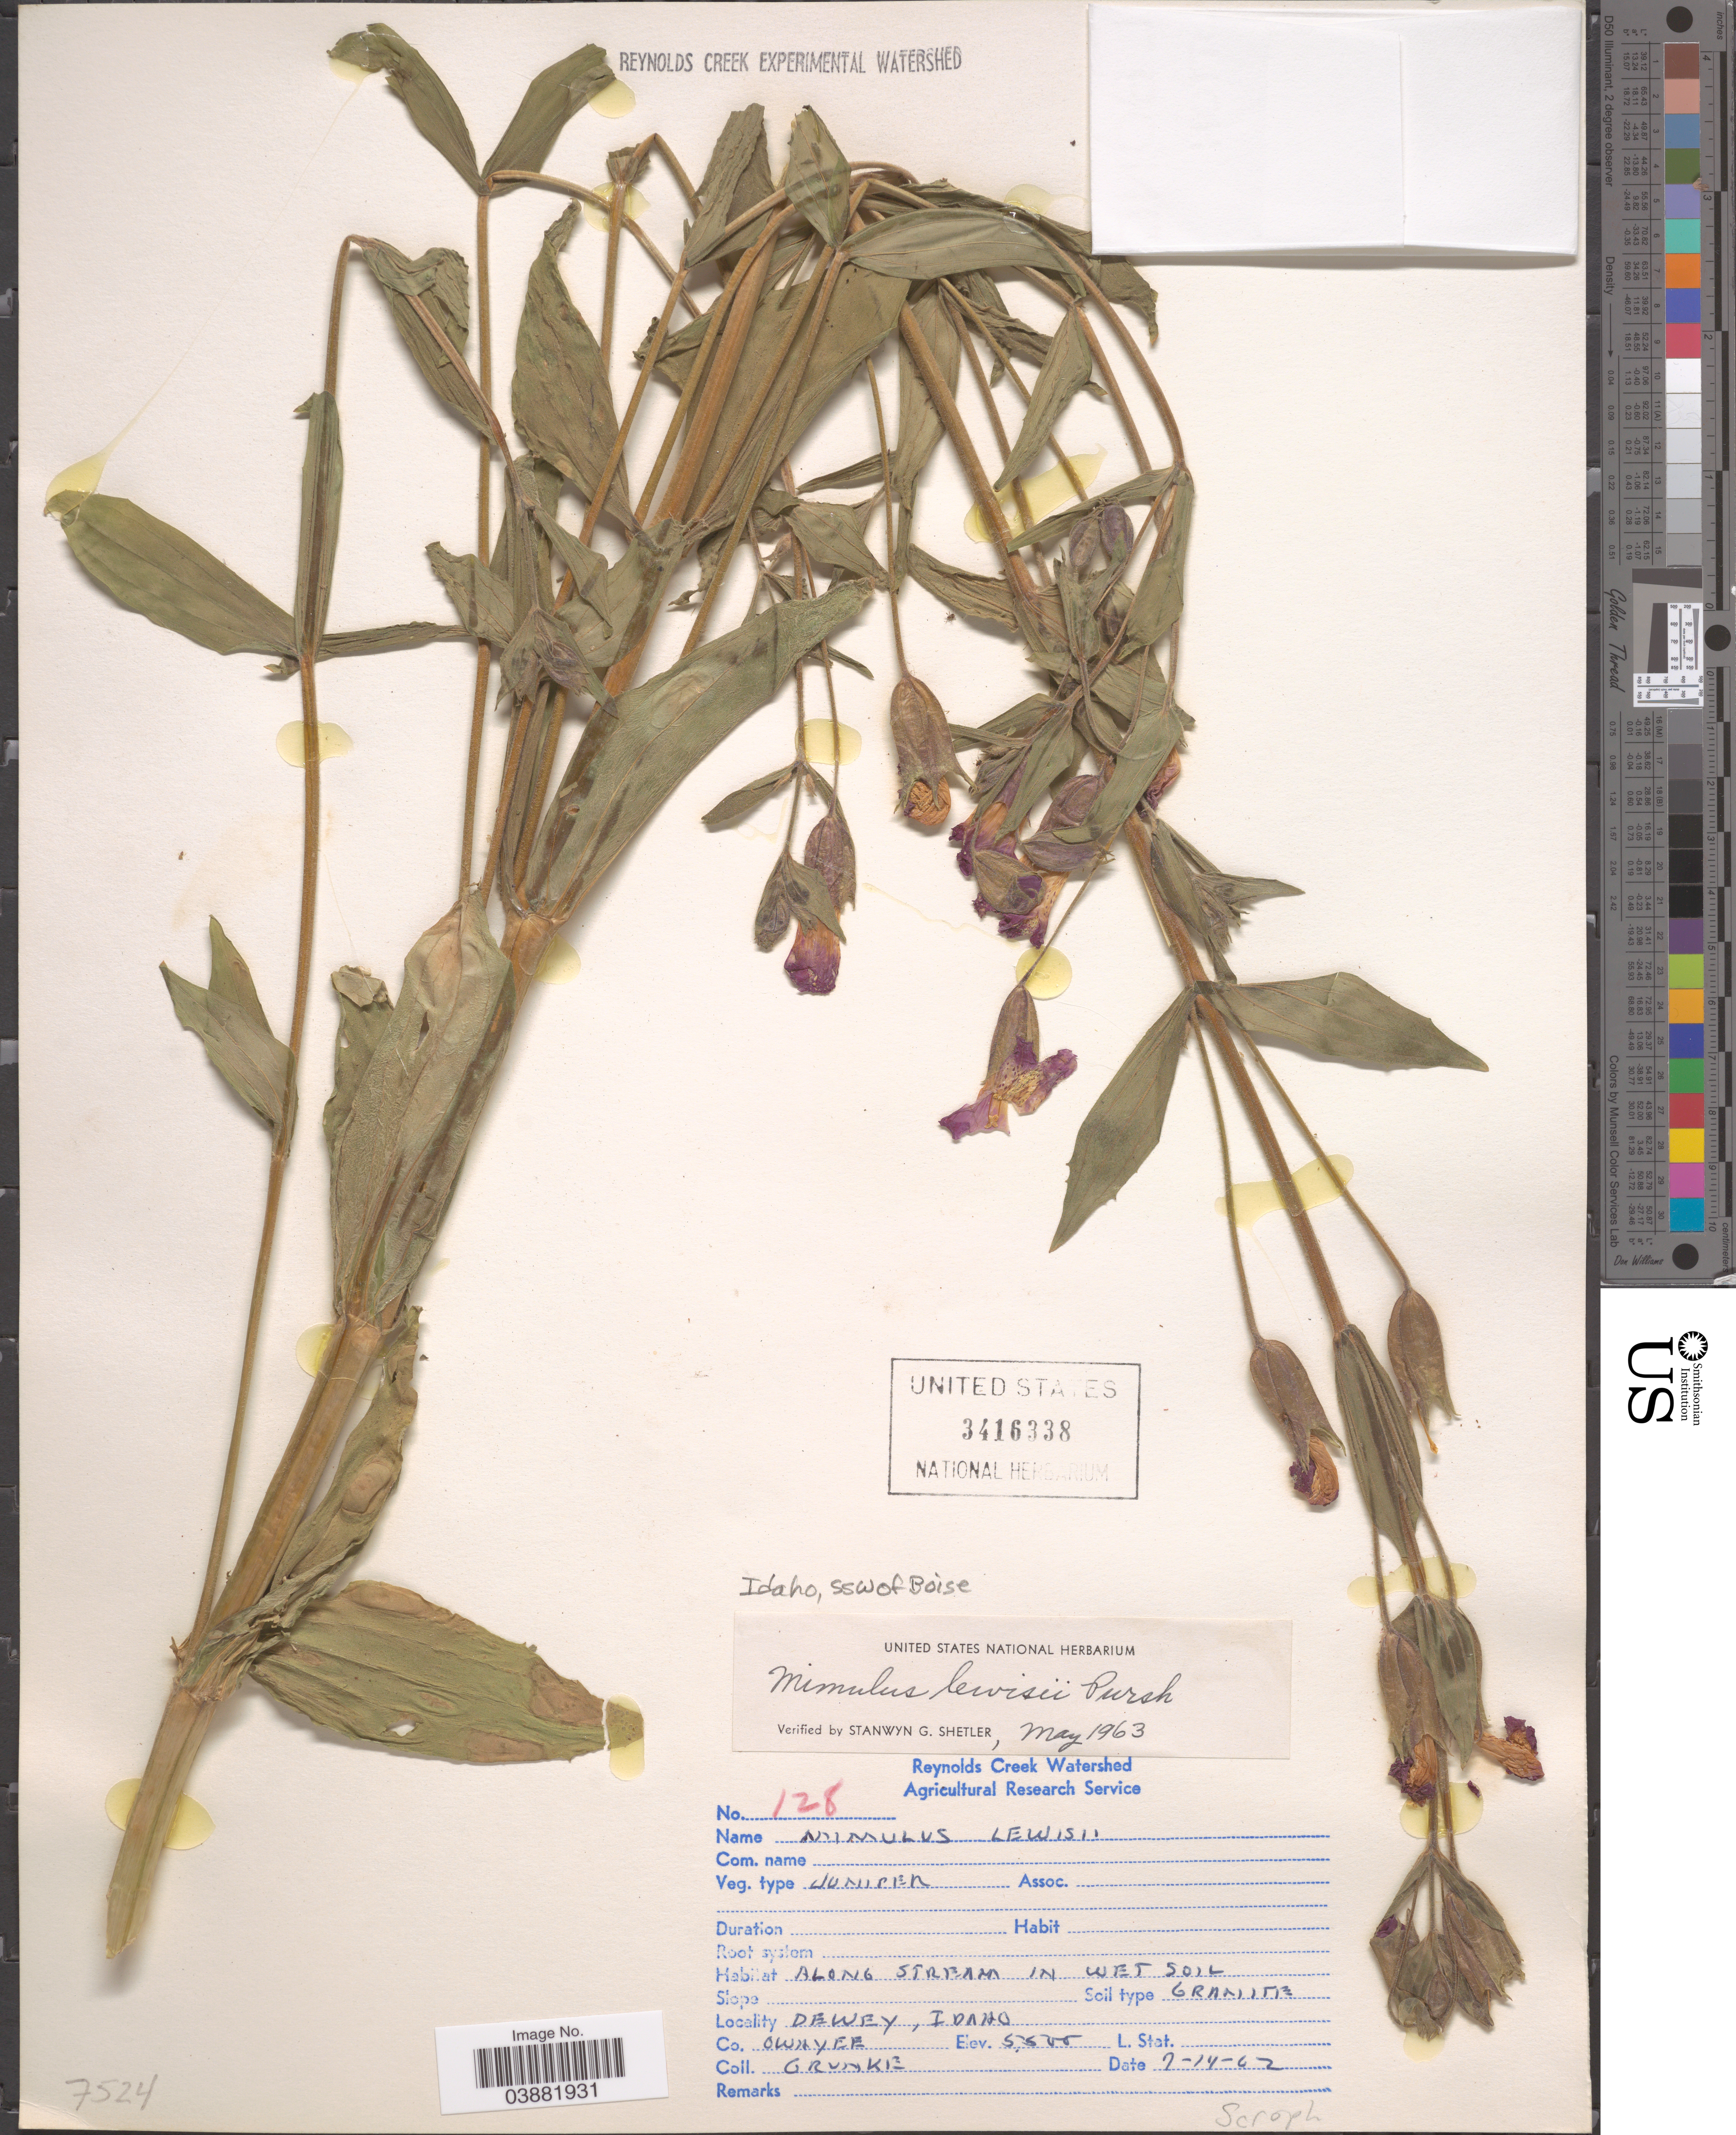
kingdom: Plantae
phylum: Tracheophyta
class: Magnoliopsida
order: Lamiales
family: Phrymaceae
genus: Mimulus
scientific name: Mimulus lewisii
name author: Pursh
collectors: Grunke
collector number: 128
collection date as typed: Transcribed d/m/y: 14/7/62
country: United States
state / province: Idaho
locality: Dewey. Co. Owhyee. SSW of Boise.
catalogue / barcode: US 3416338